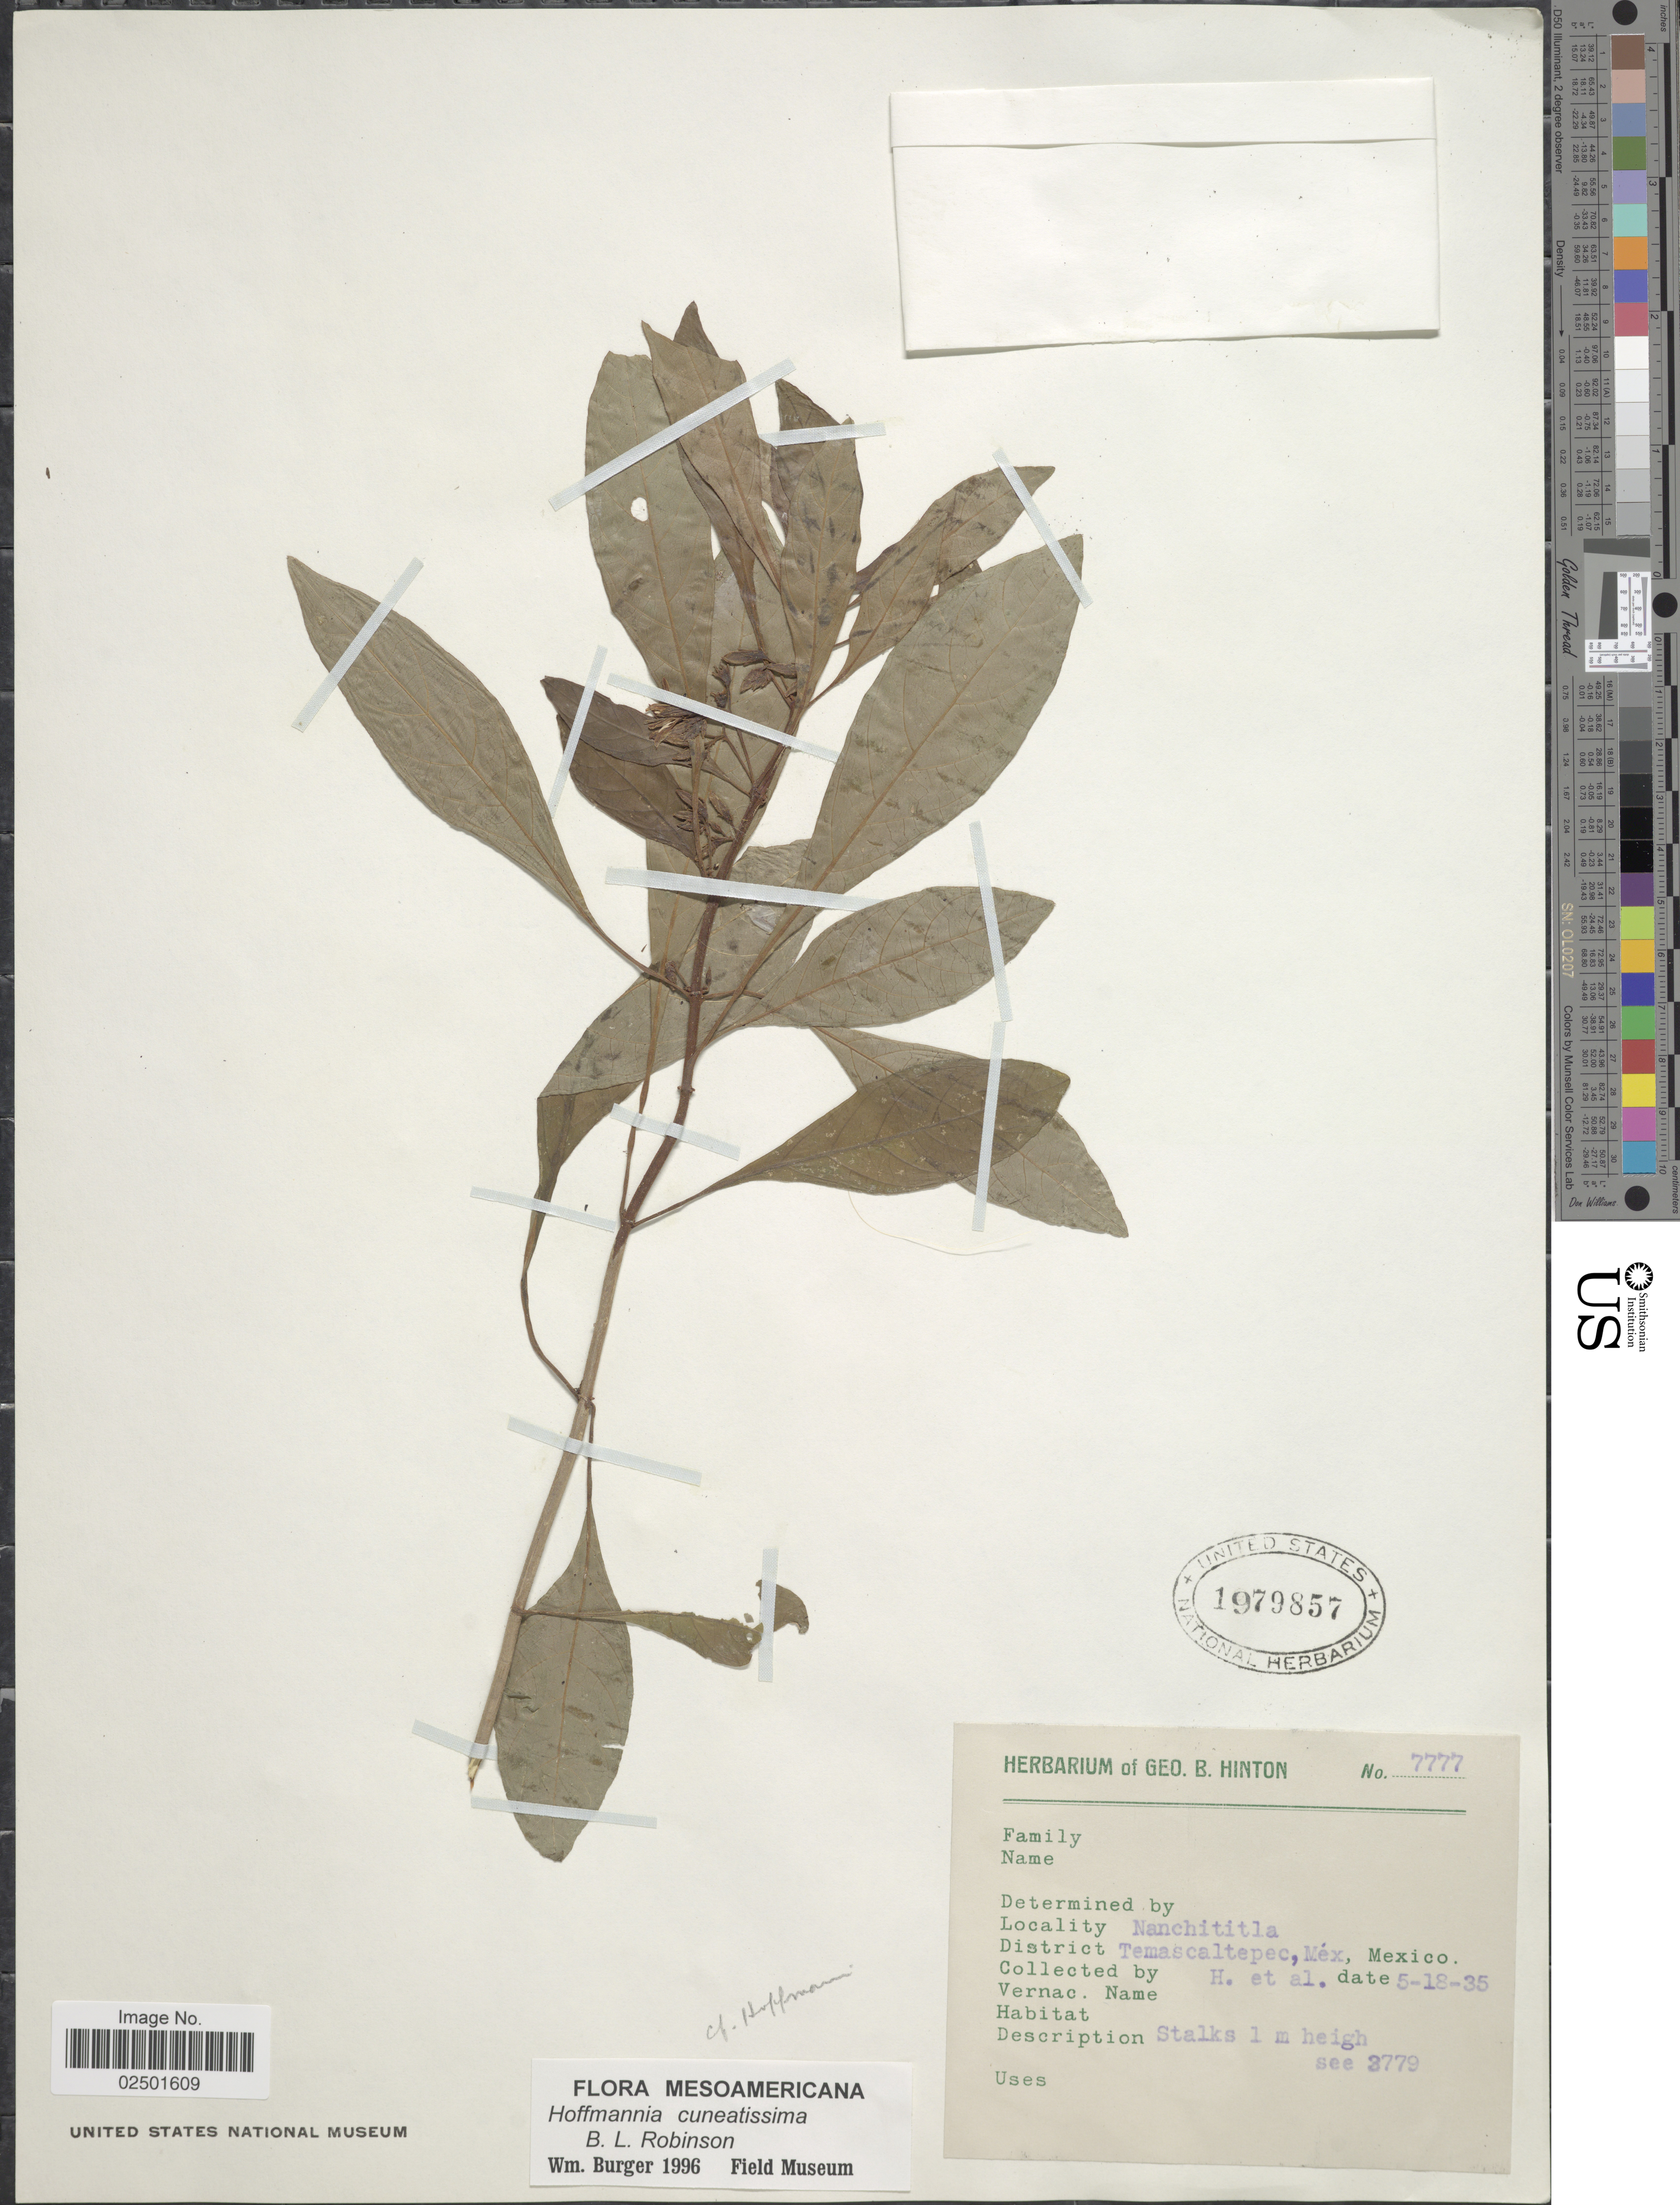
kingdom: Plantae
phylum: Tracheophyta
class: Magnoliopsida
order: Gentianales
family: Rubiaceae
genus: Hoffmannia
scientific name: Hoffmannia cuneatissima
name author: B.L. Rob.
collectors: G. B. Hinton & et al.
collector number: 7777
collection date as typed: Transcribed d/m/y: 18/5/35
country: Mexico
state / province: México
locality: Nanchititla, District Temascaltepec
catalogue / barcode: US 1979857